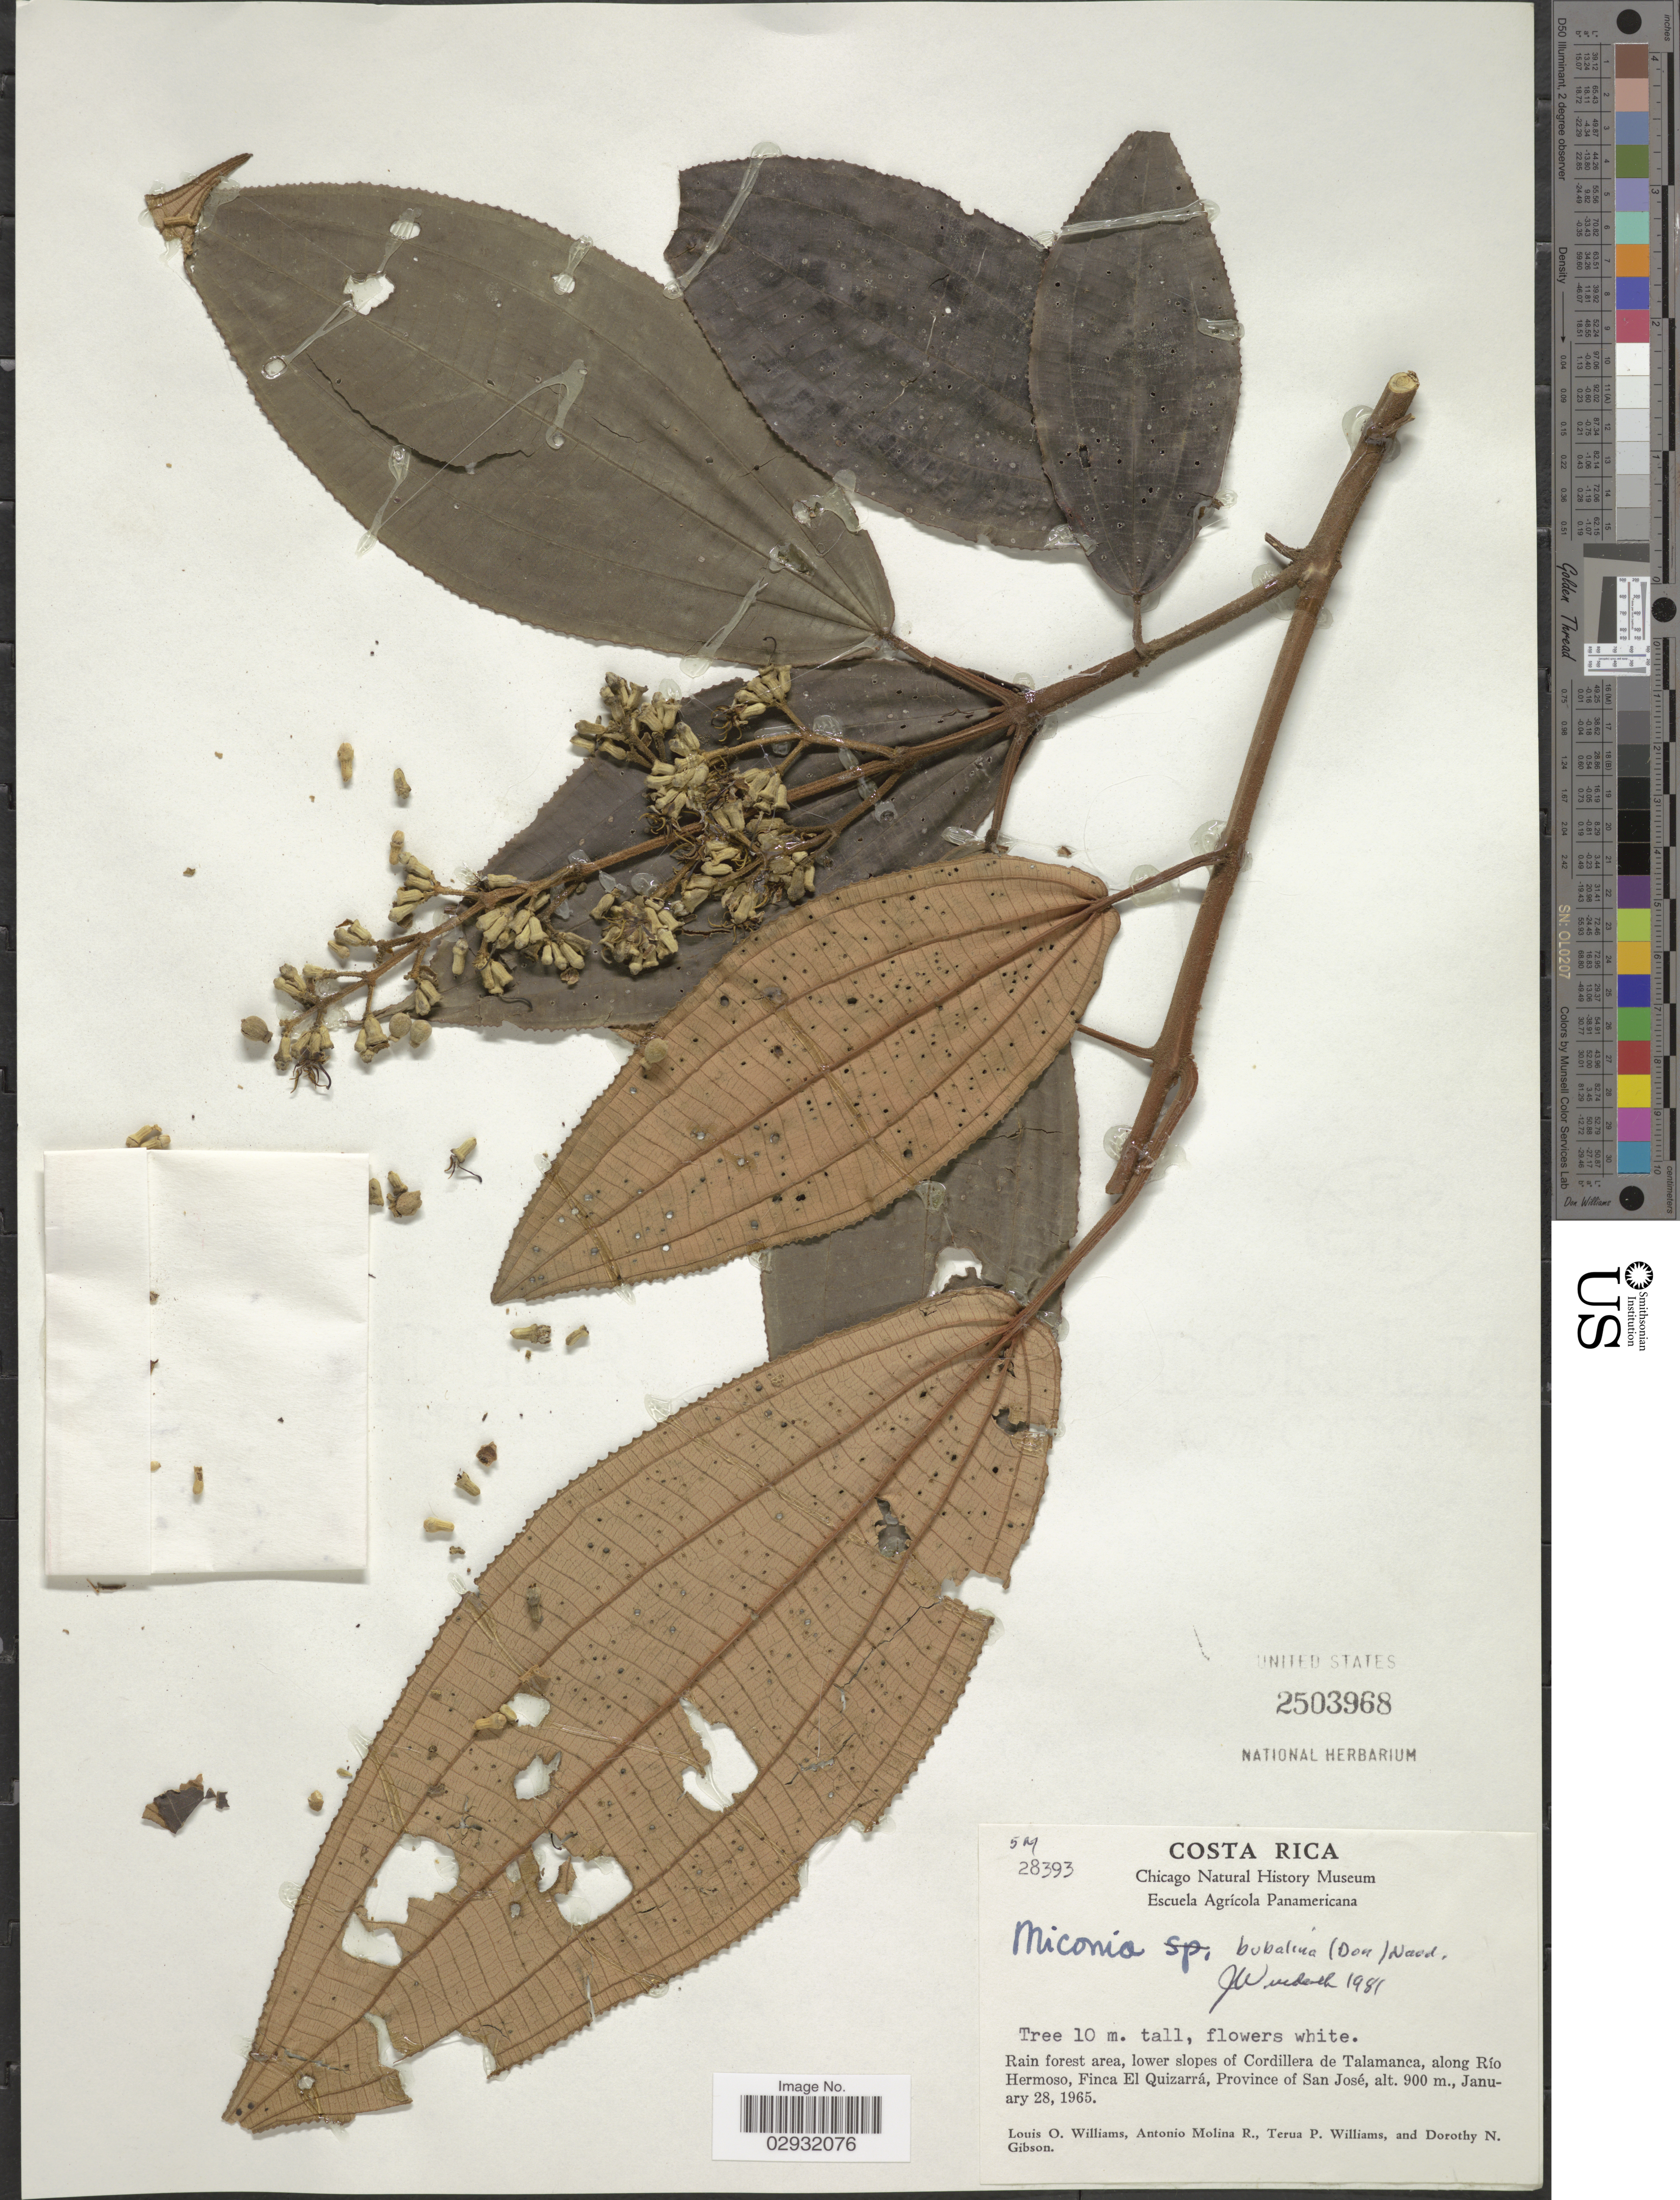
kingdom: Plantae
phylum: Tracheophyta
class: Magnoliopsida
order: Myrtales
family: Melastomataceae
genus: Miconia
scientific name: Miconia bubalina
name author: Naudin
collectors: L. O. Williams, A. Molina R., T. Williams & D. N. Gibson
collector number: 28393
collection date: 1965-01-28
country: Costa Rica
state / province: San José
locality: Rain forest area, lower slopes of Cordillera de Talamanca, along Rio Hermoso, Finca El Quizarrá, Province of San Jose.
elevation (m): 900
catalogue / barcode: US 2503968